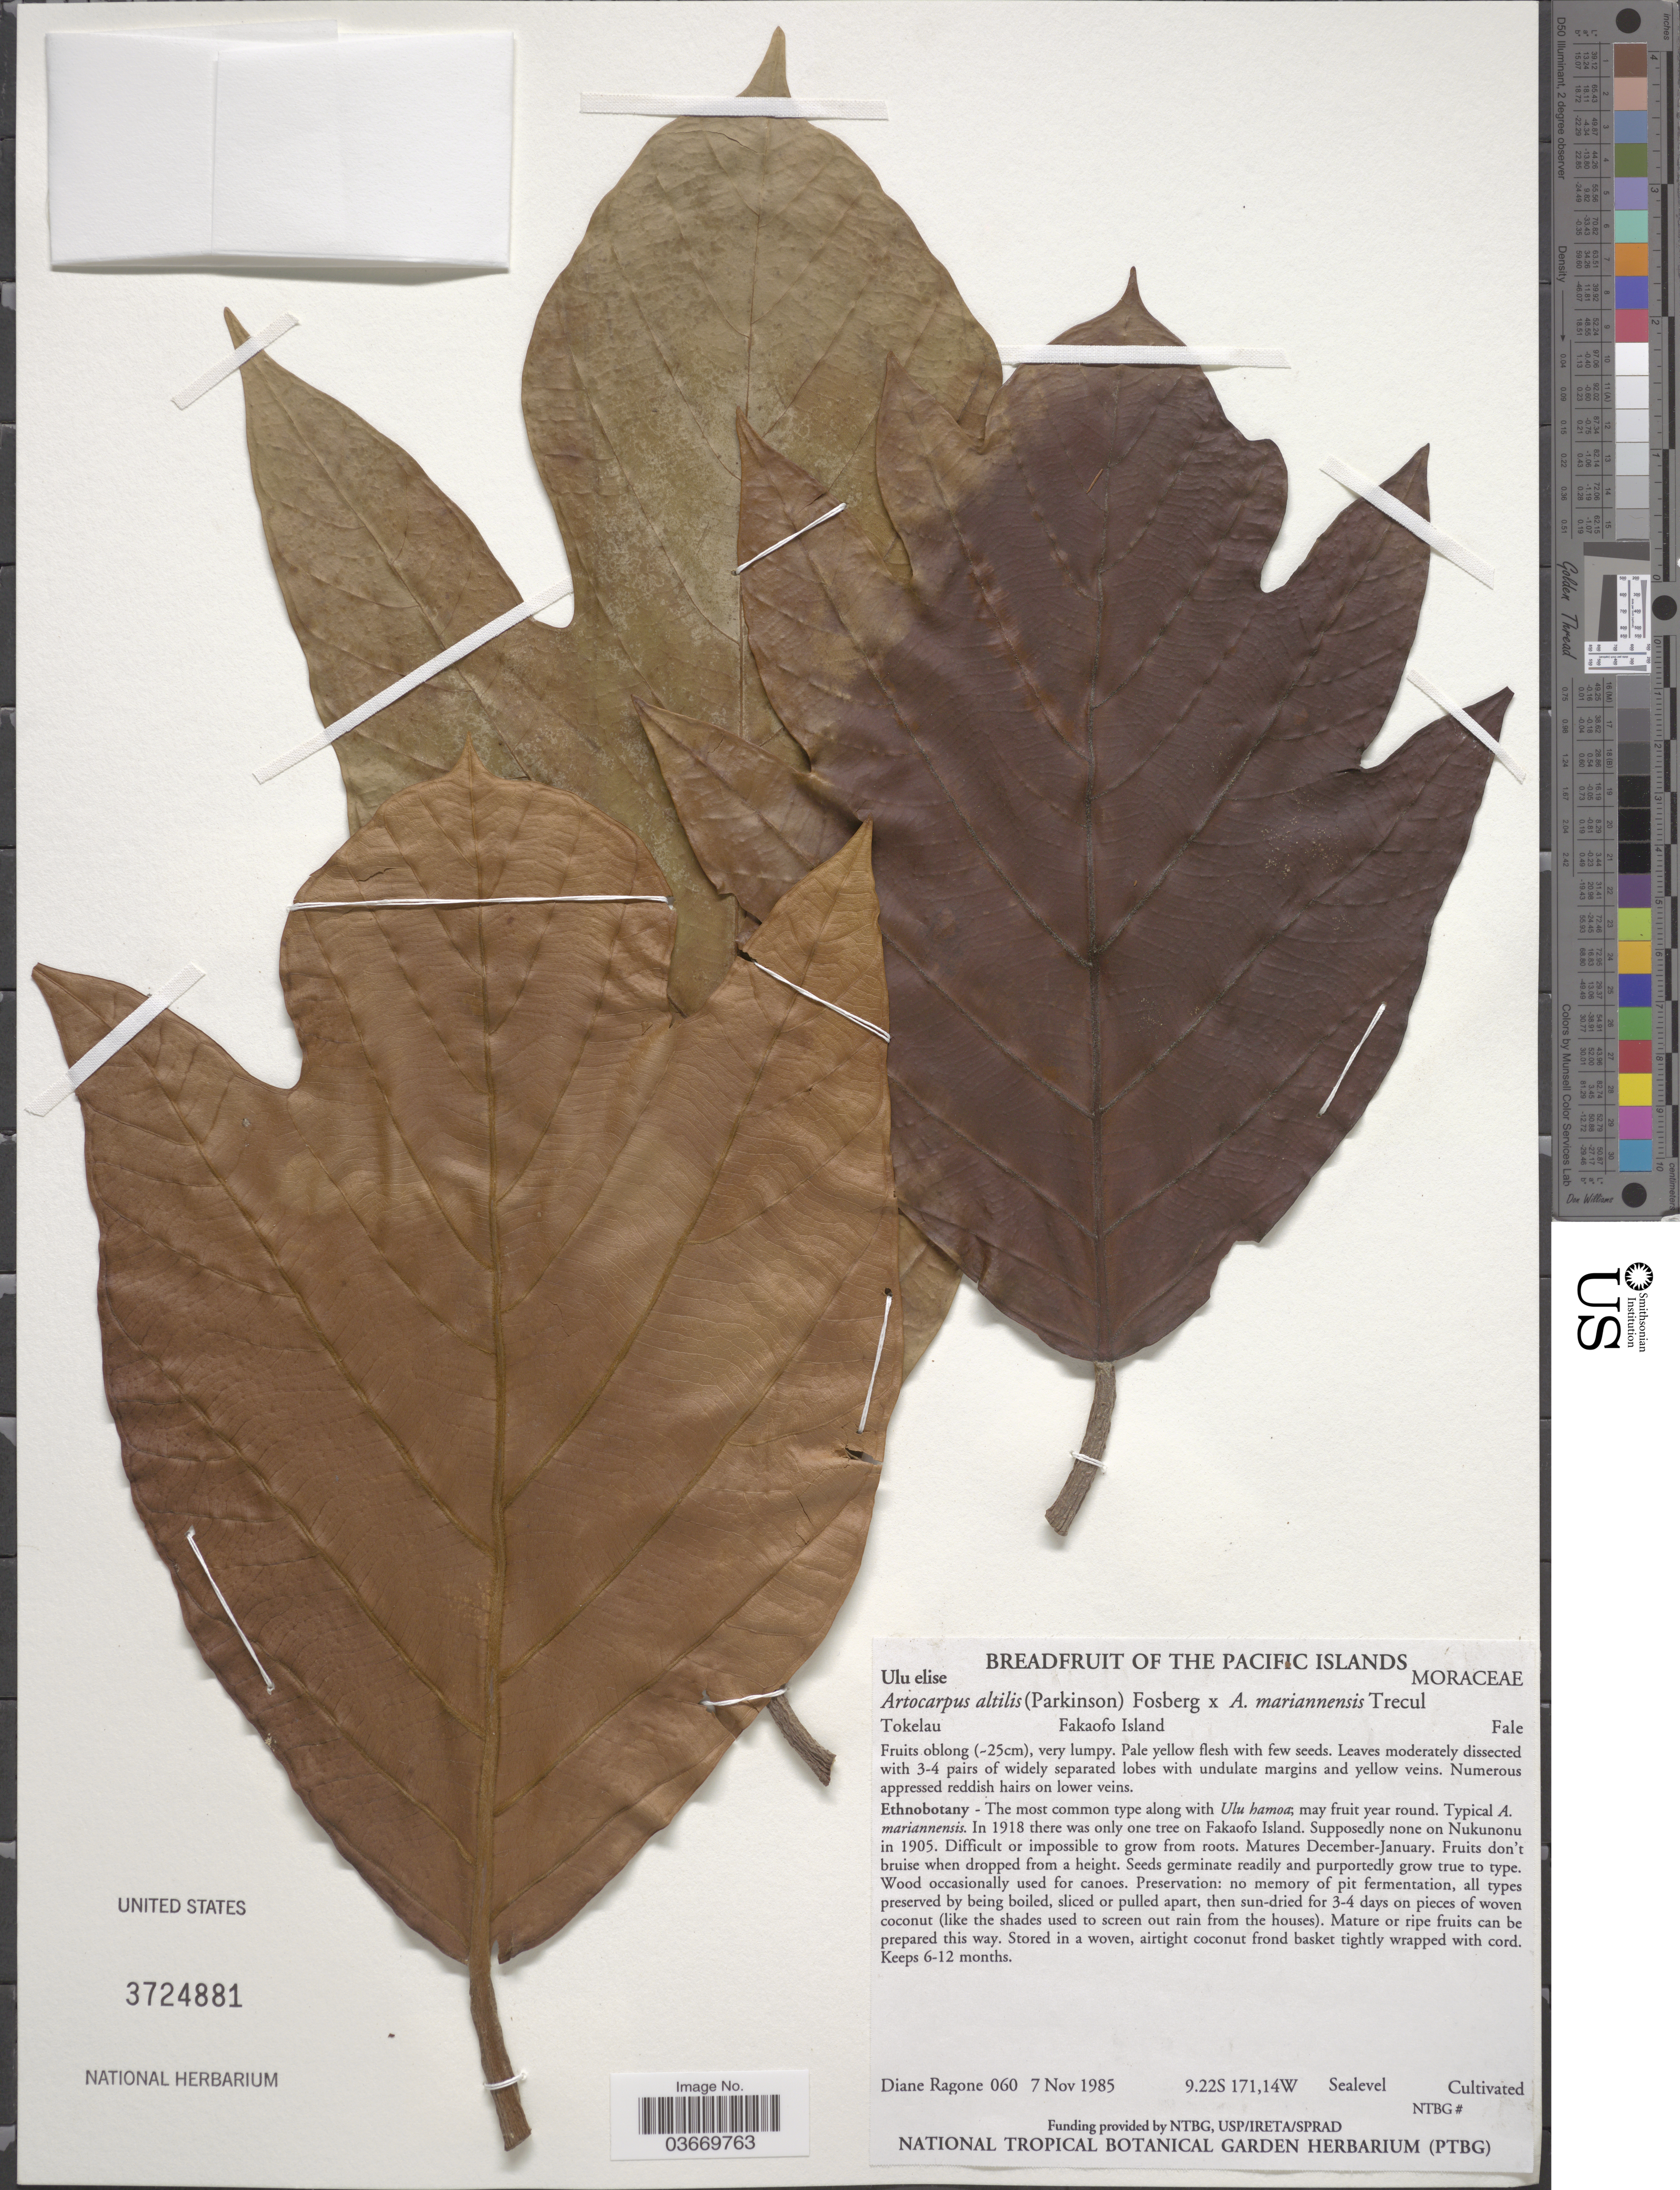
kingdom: Plantae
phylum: Tracheophyta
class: Magnoliopsida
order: Rosales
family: Moraceae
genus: Artocarpus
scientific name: Artocarpus altilis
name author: (Parkinson) Fosberg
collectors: D. Ragone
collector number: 060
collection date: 1985-11-07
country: Tokelau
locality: Fakaofo Island, Fale.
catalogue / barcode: US 3724881